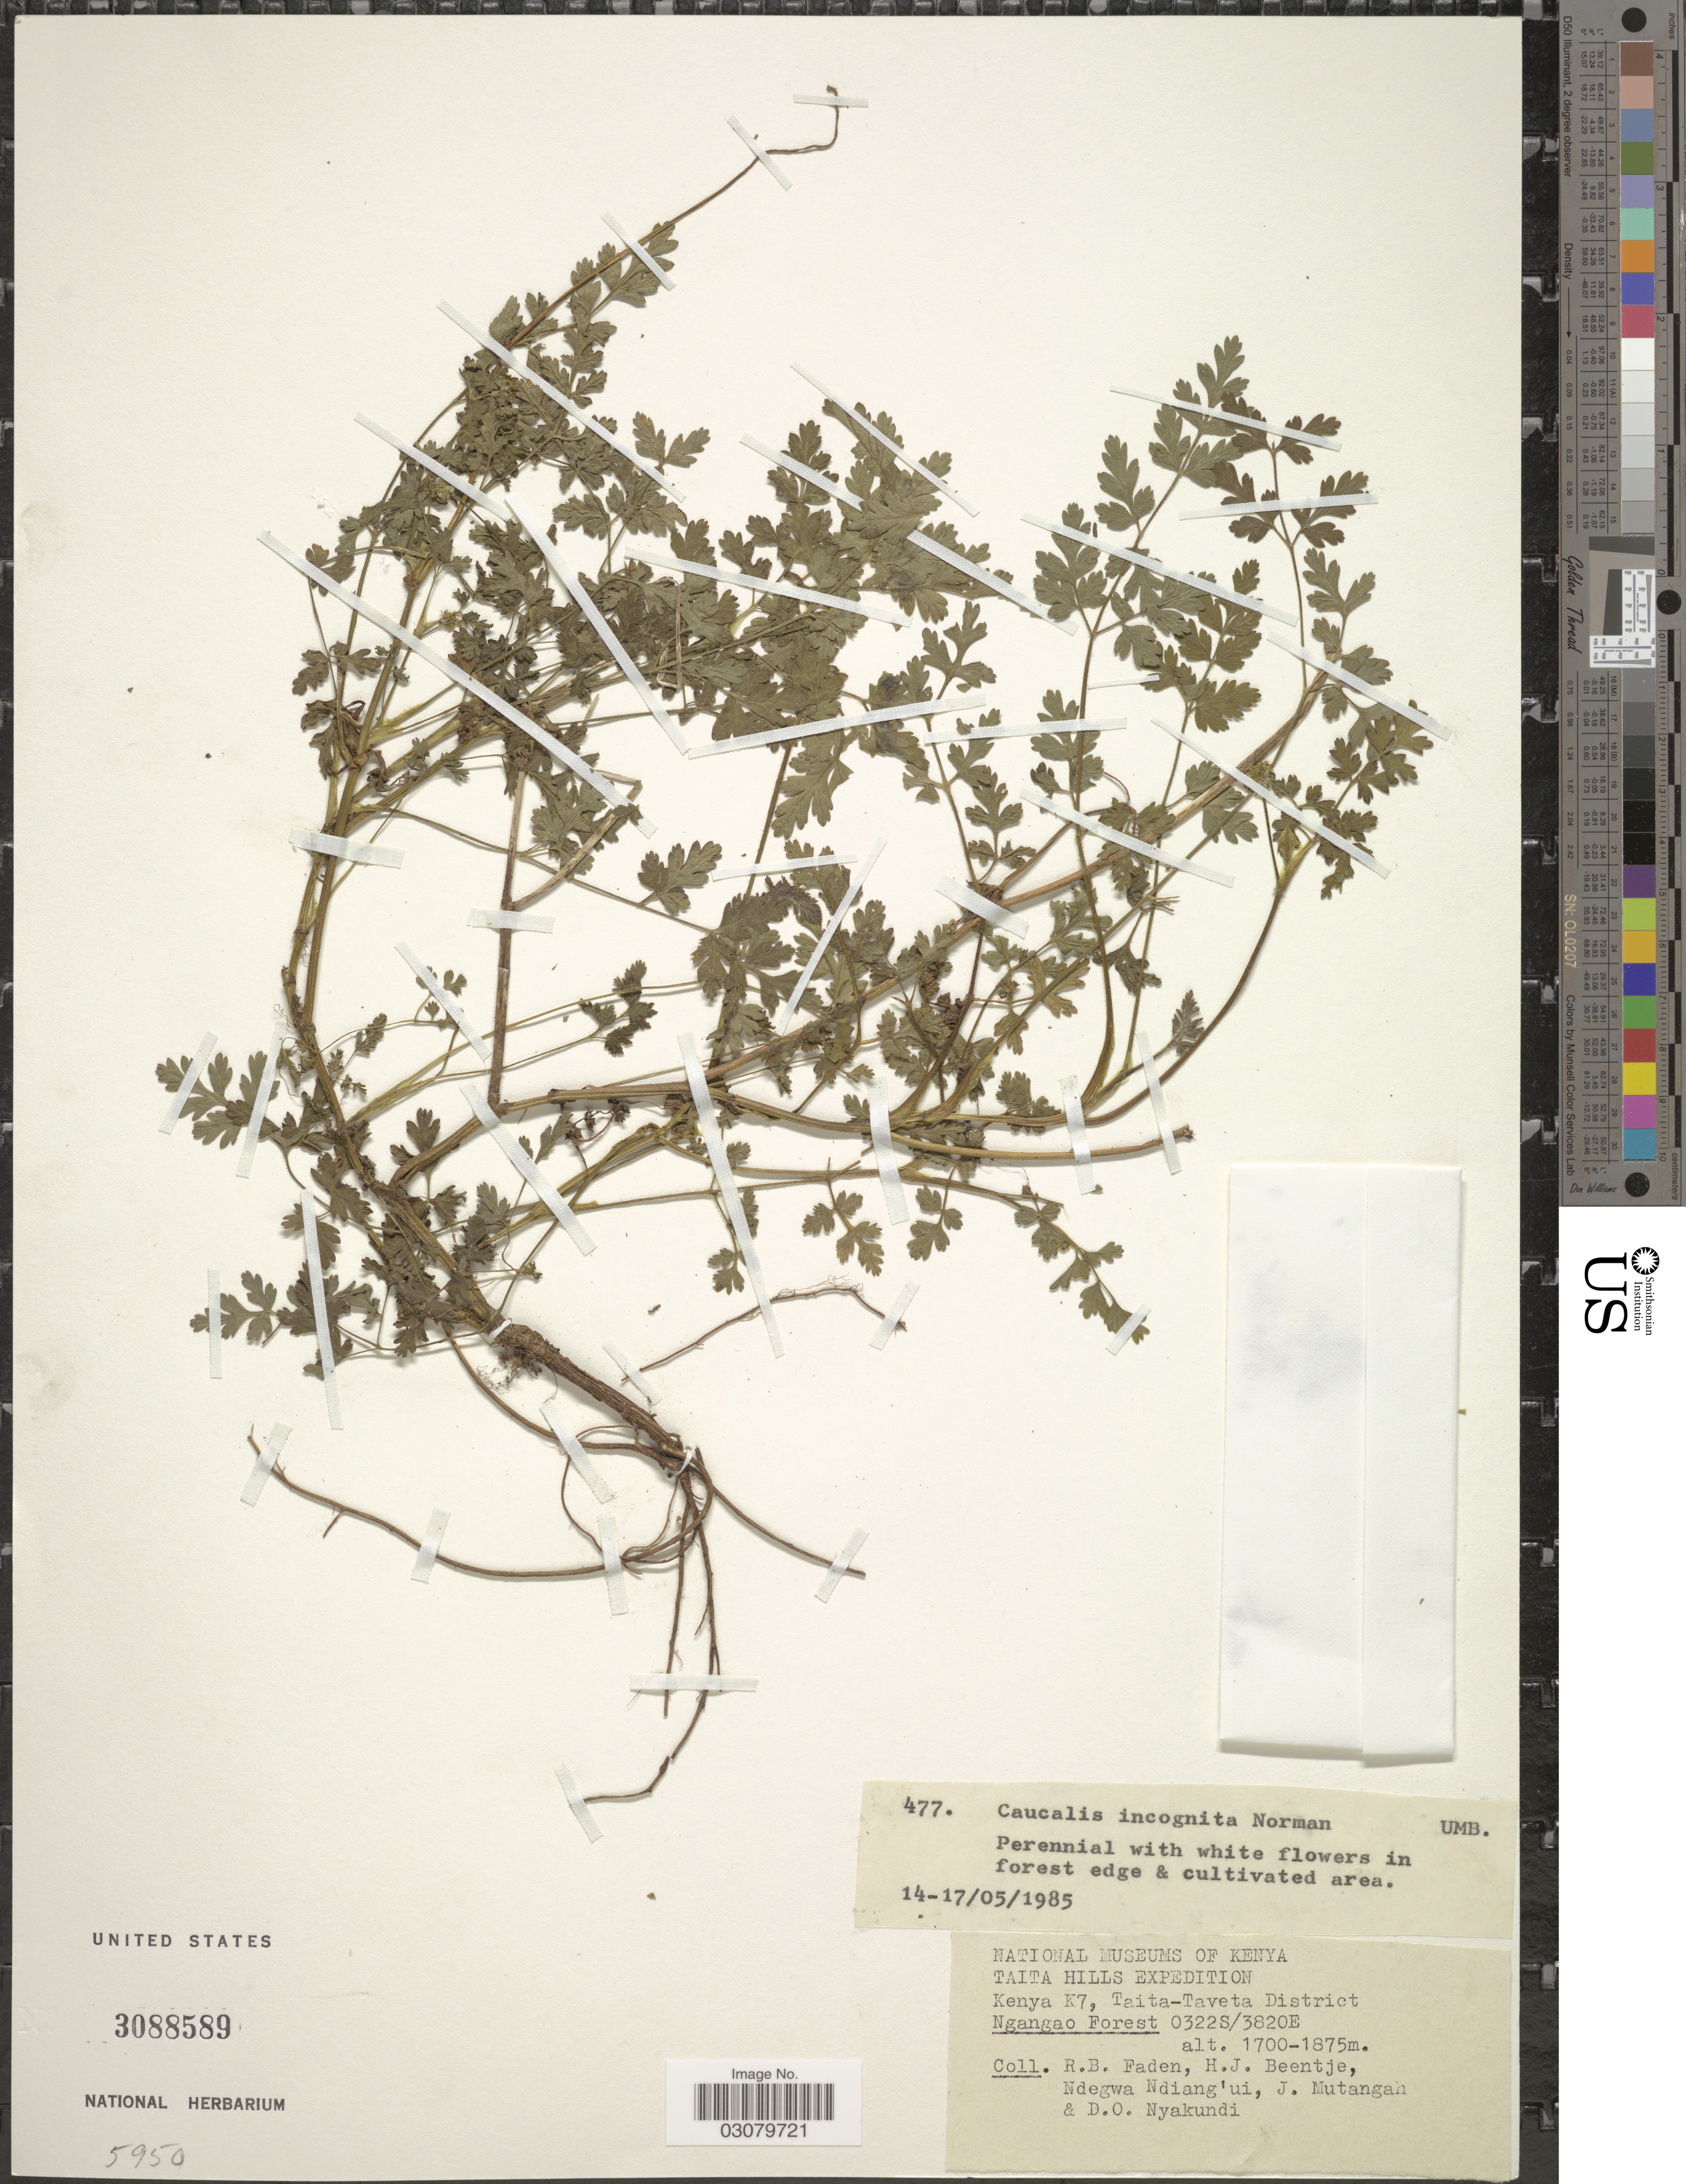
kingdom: Plantae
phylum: Tracheophyta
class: Magnoliopsida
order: Apiales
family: Apiaceae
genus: Caucalis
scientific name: Caucalis incognita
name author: C. Norman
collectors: R. B. Faden, H. J. Beentje, Ndegwa Ndiang'ui, J. Mutangah & D. Nyakundi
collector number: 477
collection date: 1985-05-14/1985-05-17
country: Kenya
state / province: Taita Taveta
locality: Taita Hills, Taita Taveta District, Ngangao Forest.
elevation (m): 1700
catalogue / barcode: US 3088589